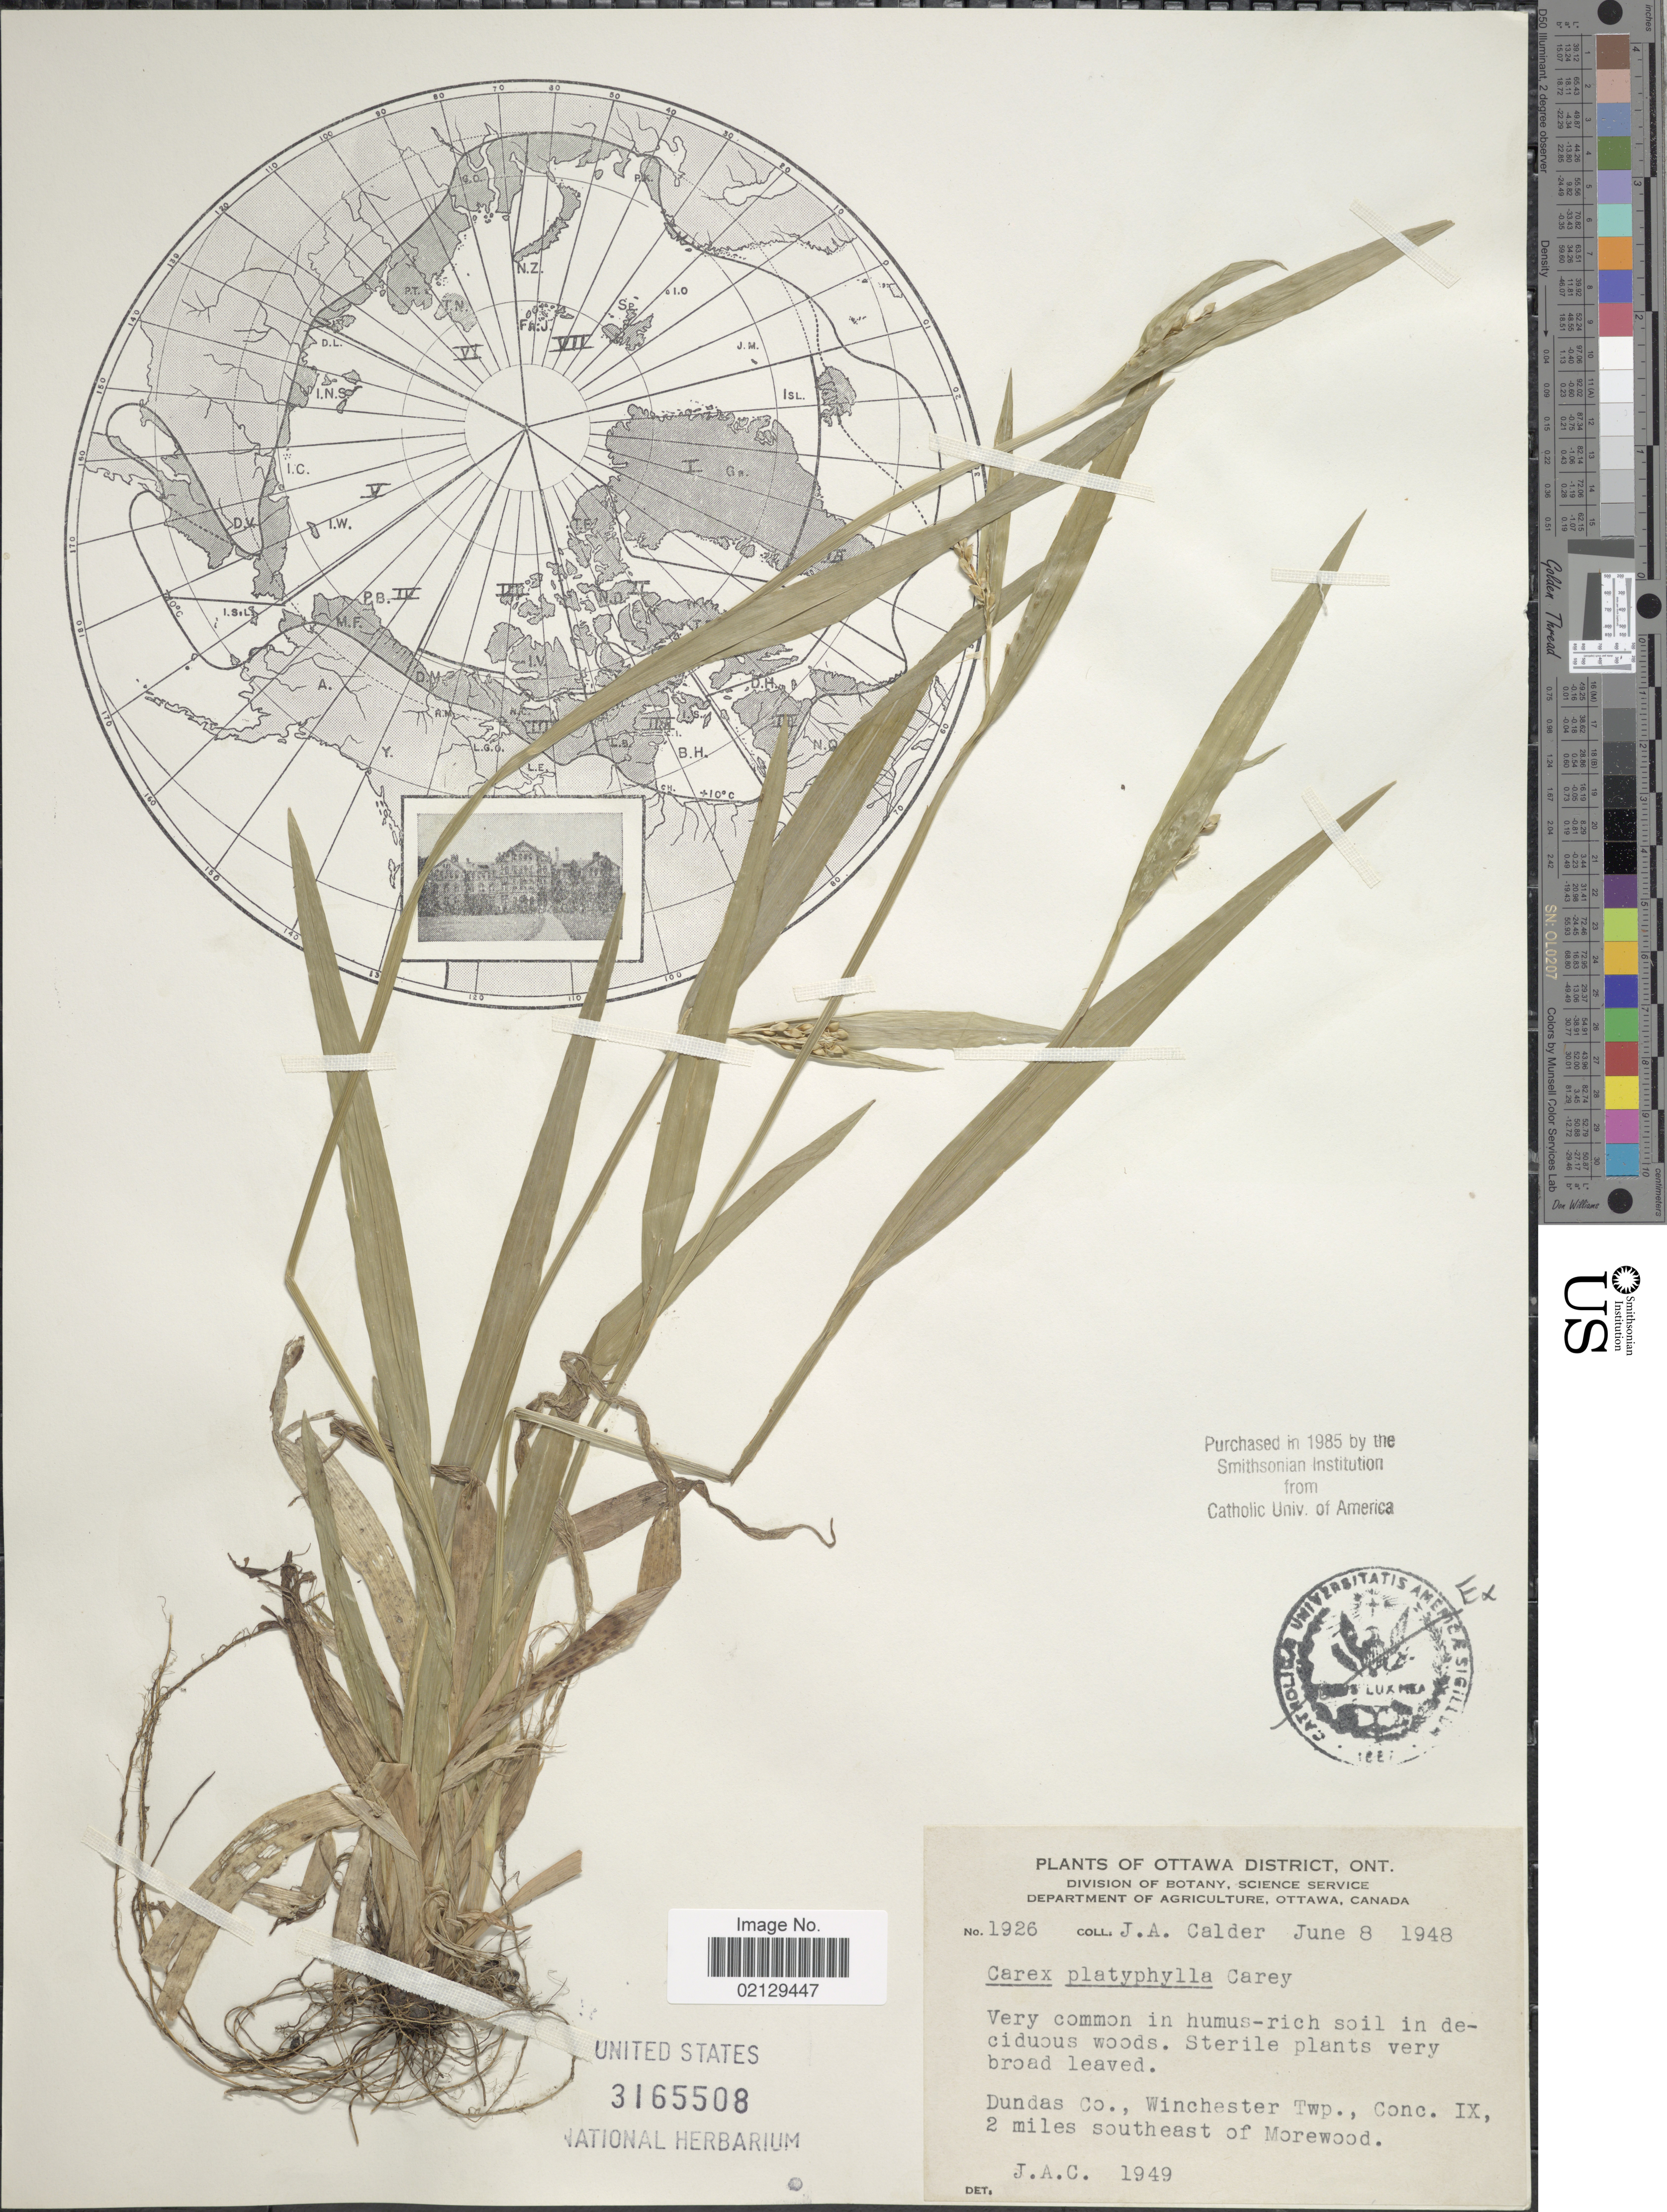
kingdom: Plantae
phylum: Tracheophyta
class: Liliopsida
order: Poales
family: Cyperaceae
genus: Carex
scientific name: Carex platyphylla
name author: J. Carey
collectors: J. A. Calder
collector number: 1926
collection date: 1948-06-08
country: Canada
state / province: Ontario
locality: Ottawa District, Ont., Dundas Co., Winchester Twp., Conc. IX 2 miles southeast of Morewood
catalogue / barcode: US 3165508